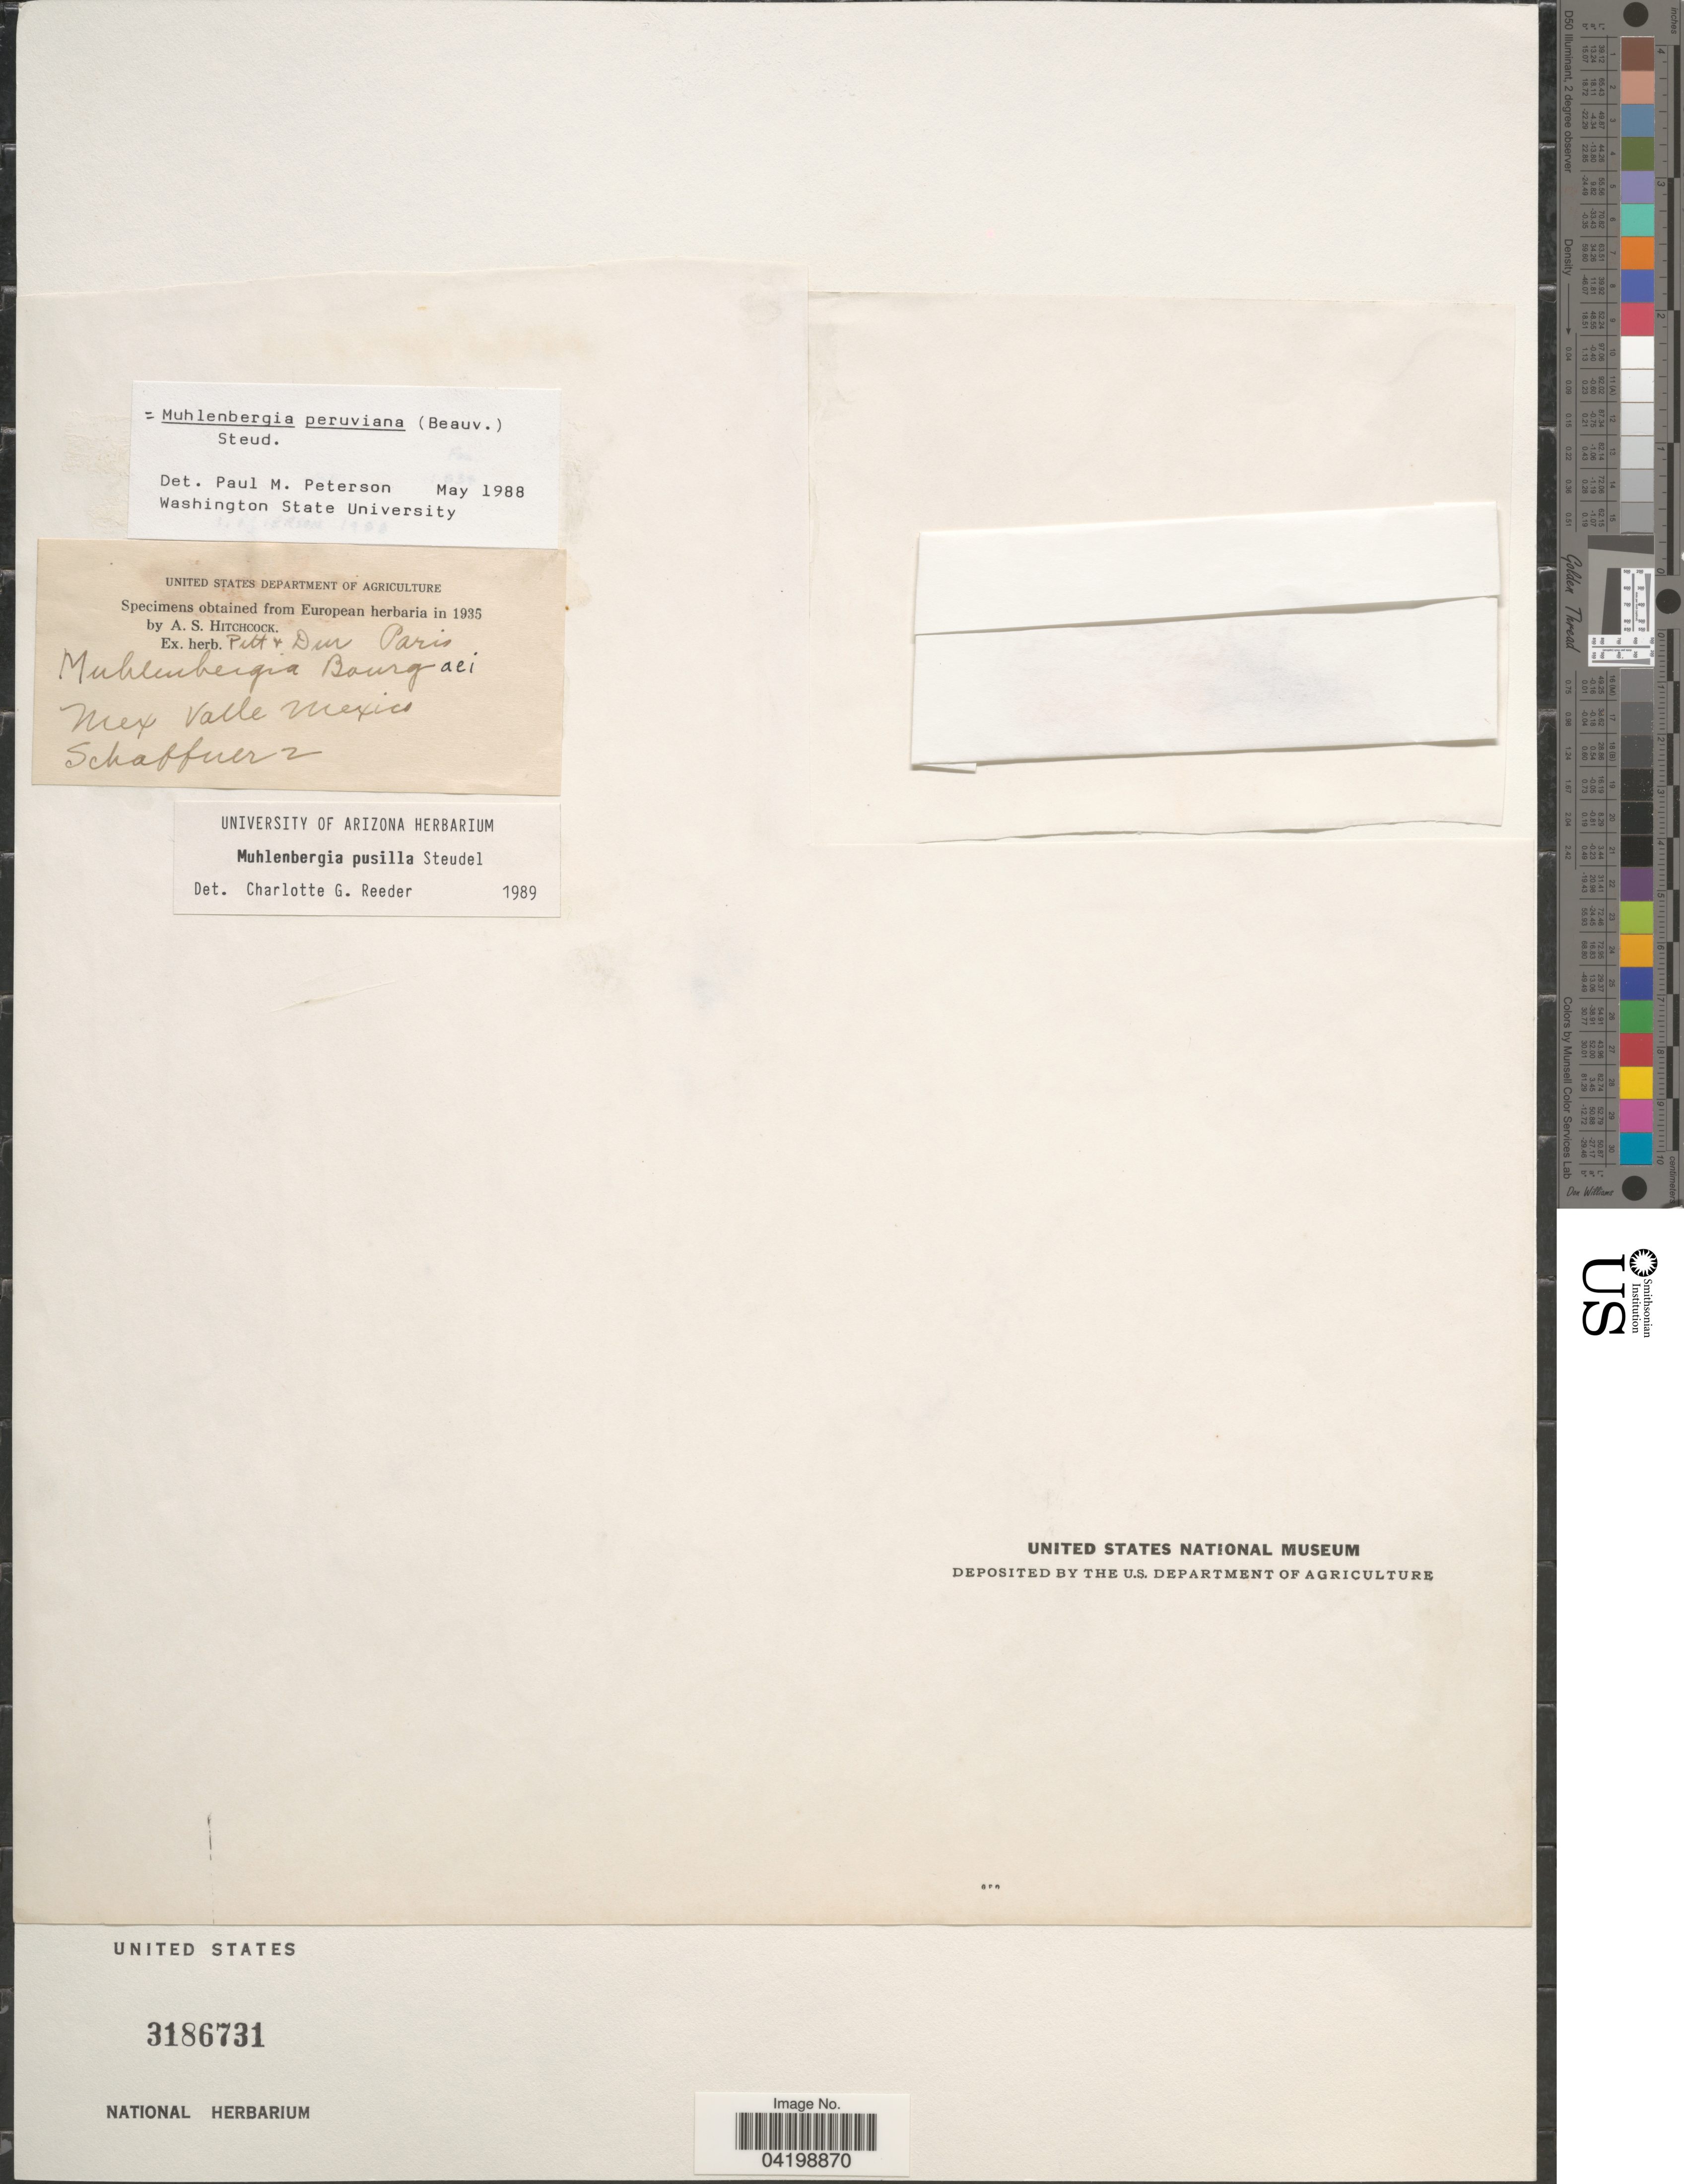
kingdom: Plantae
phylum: Tracheophyta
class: Liliopsida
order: Poales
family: Poaceae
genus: Muhlenbergia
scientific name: Muhlenbergia peruviana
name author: (P. Beauv.) Steud.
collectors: -. Schaffner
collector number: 2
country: Mexico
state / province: México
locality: Valle Mexico.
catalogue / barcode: US 3186731